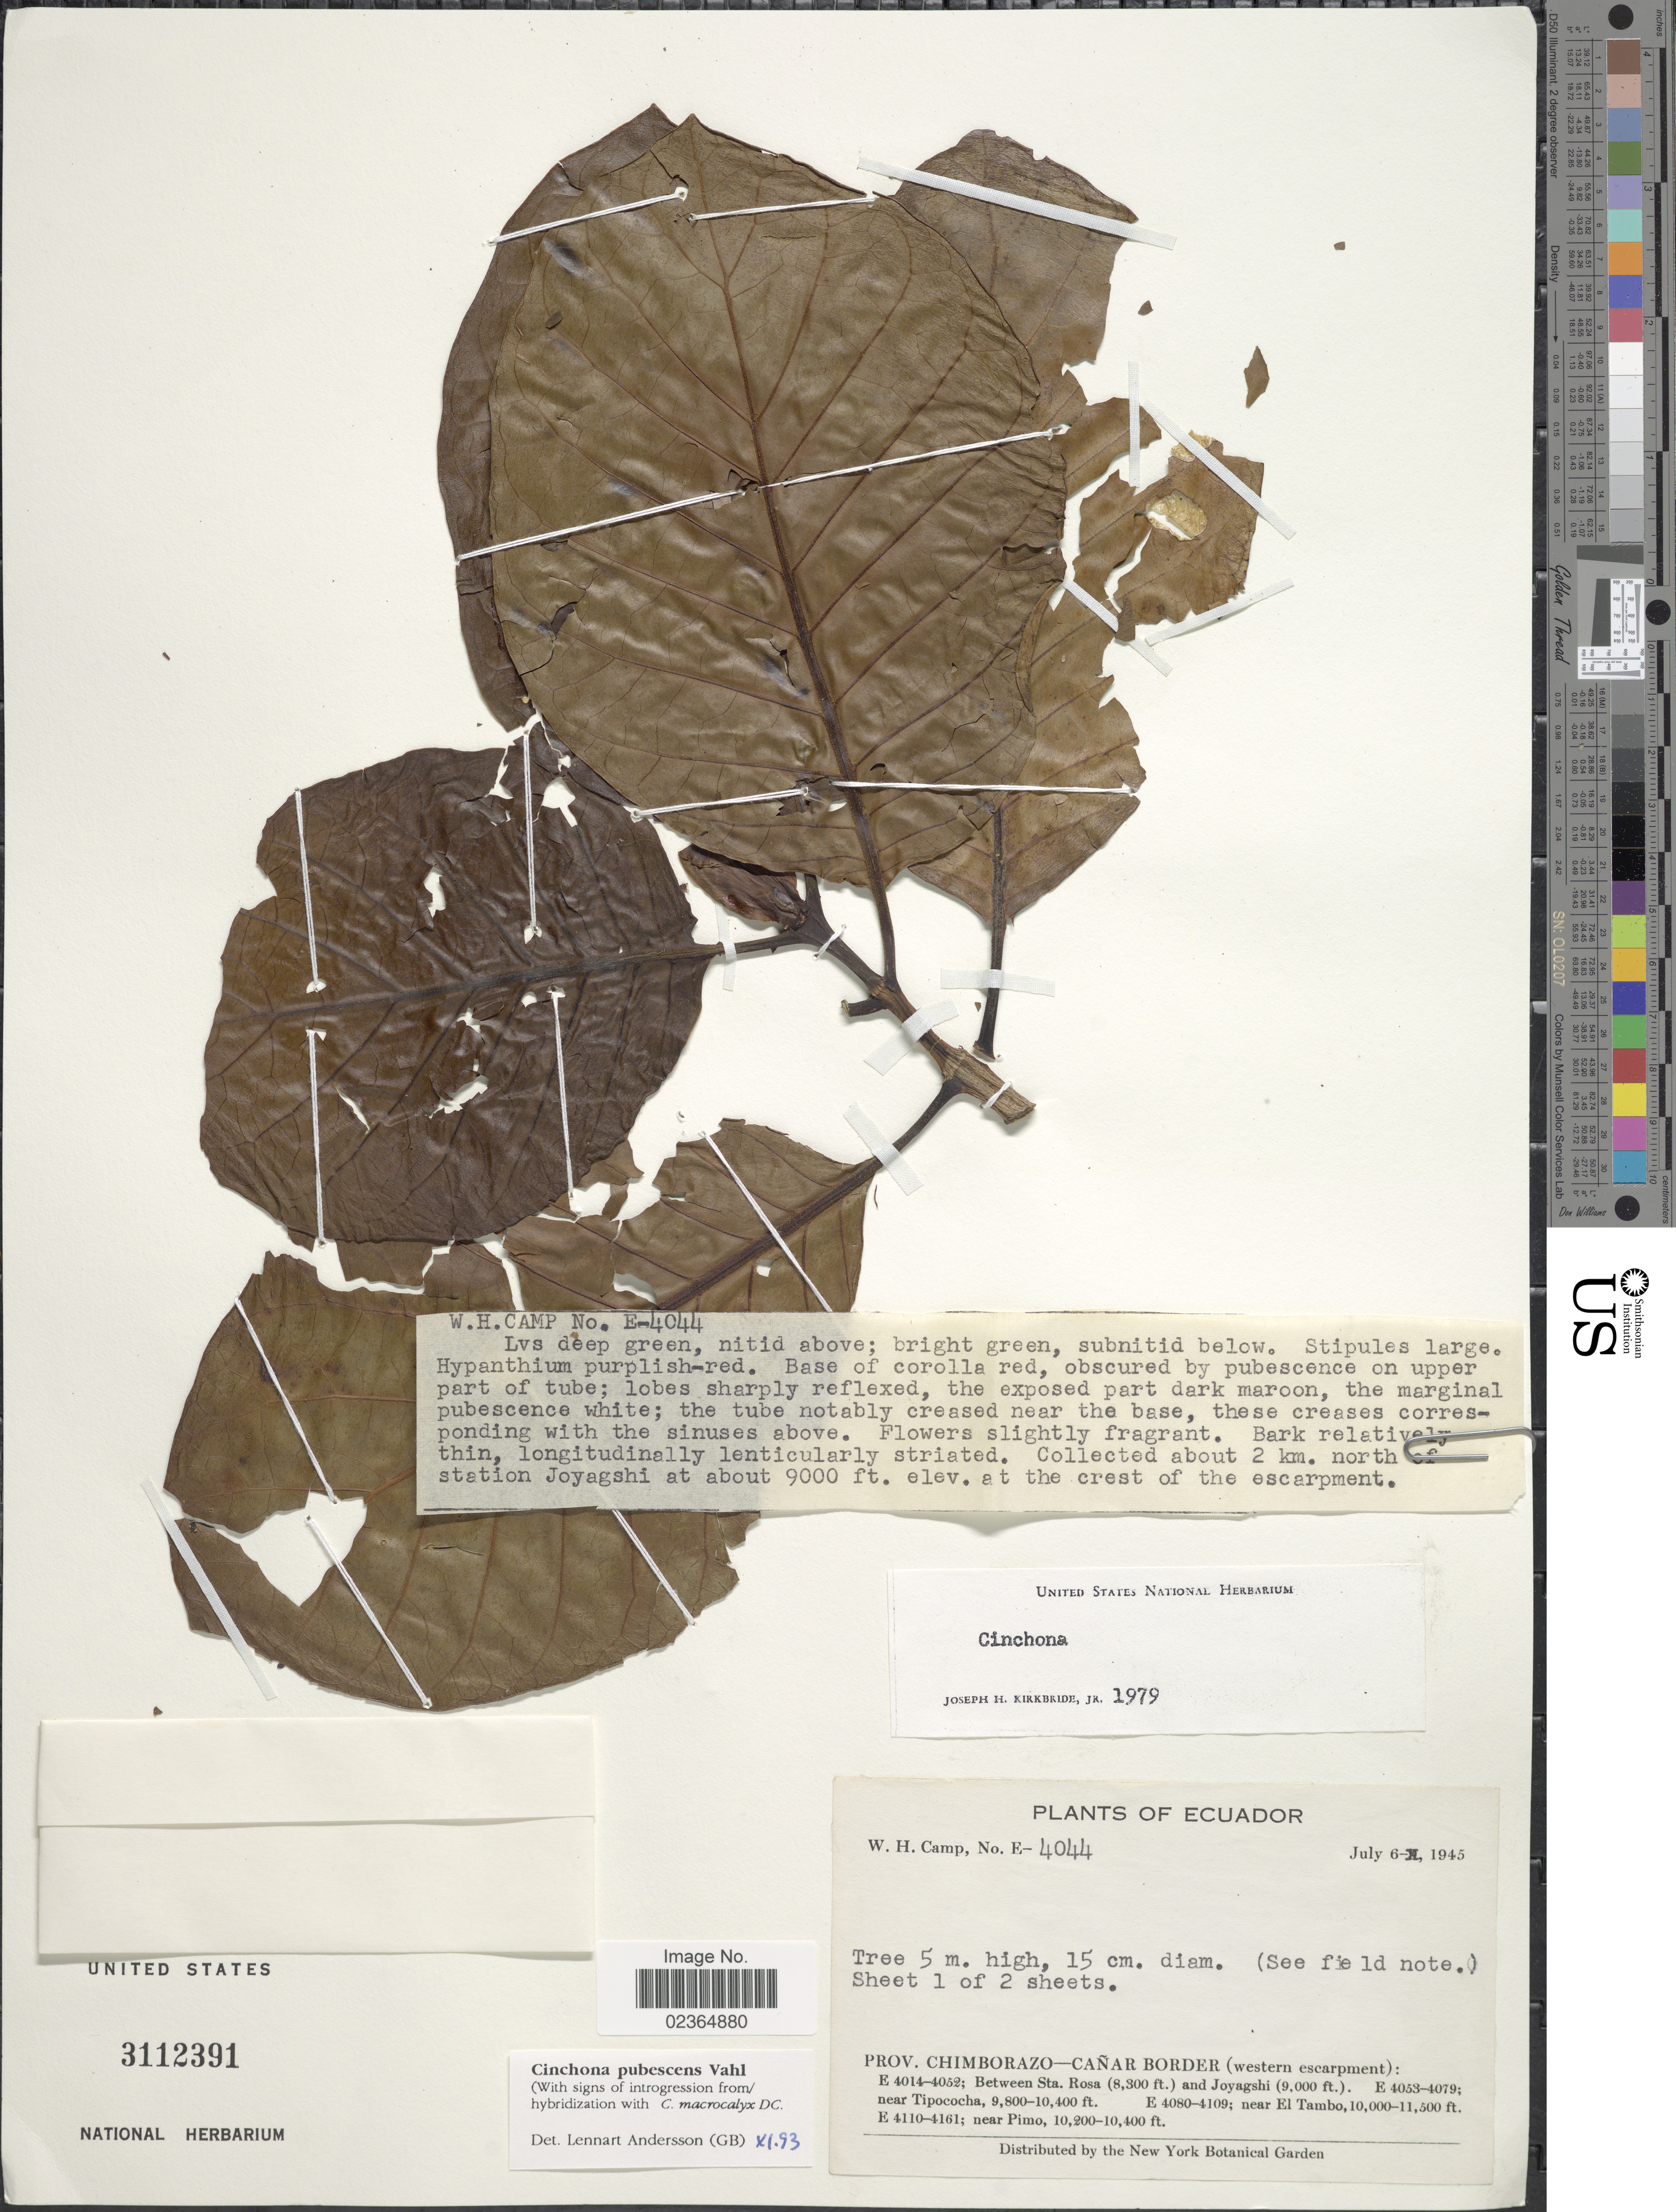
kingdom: Plantae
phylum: Tracheophyta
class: Magnoliopsida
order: Gentianales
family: Rubiaceae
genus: Cinchona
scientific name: Cinchona pubescens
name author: Vahl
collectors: W. H. Camp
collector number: E-4044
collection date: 1945-07-06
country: Ecuador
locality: Prov. Chimborazo-Cañar Border (western escarpment): E 4014-4052; Between Sta. Rosa and Joyagshi. about 2 km. north of station of Joyagshi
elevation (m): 2743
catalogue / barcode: US 3112391